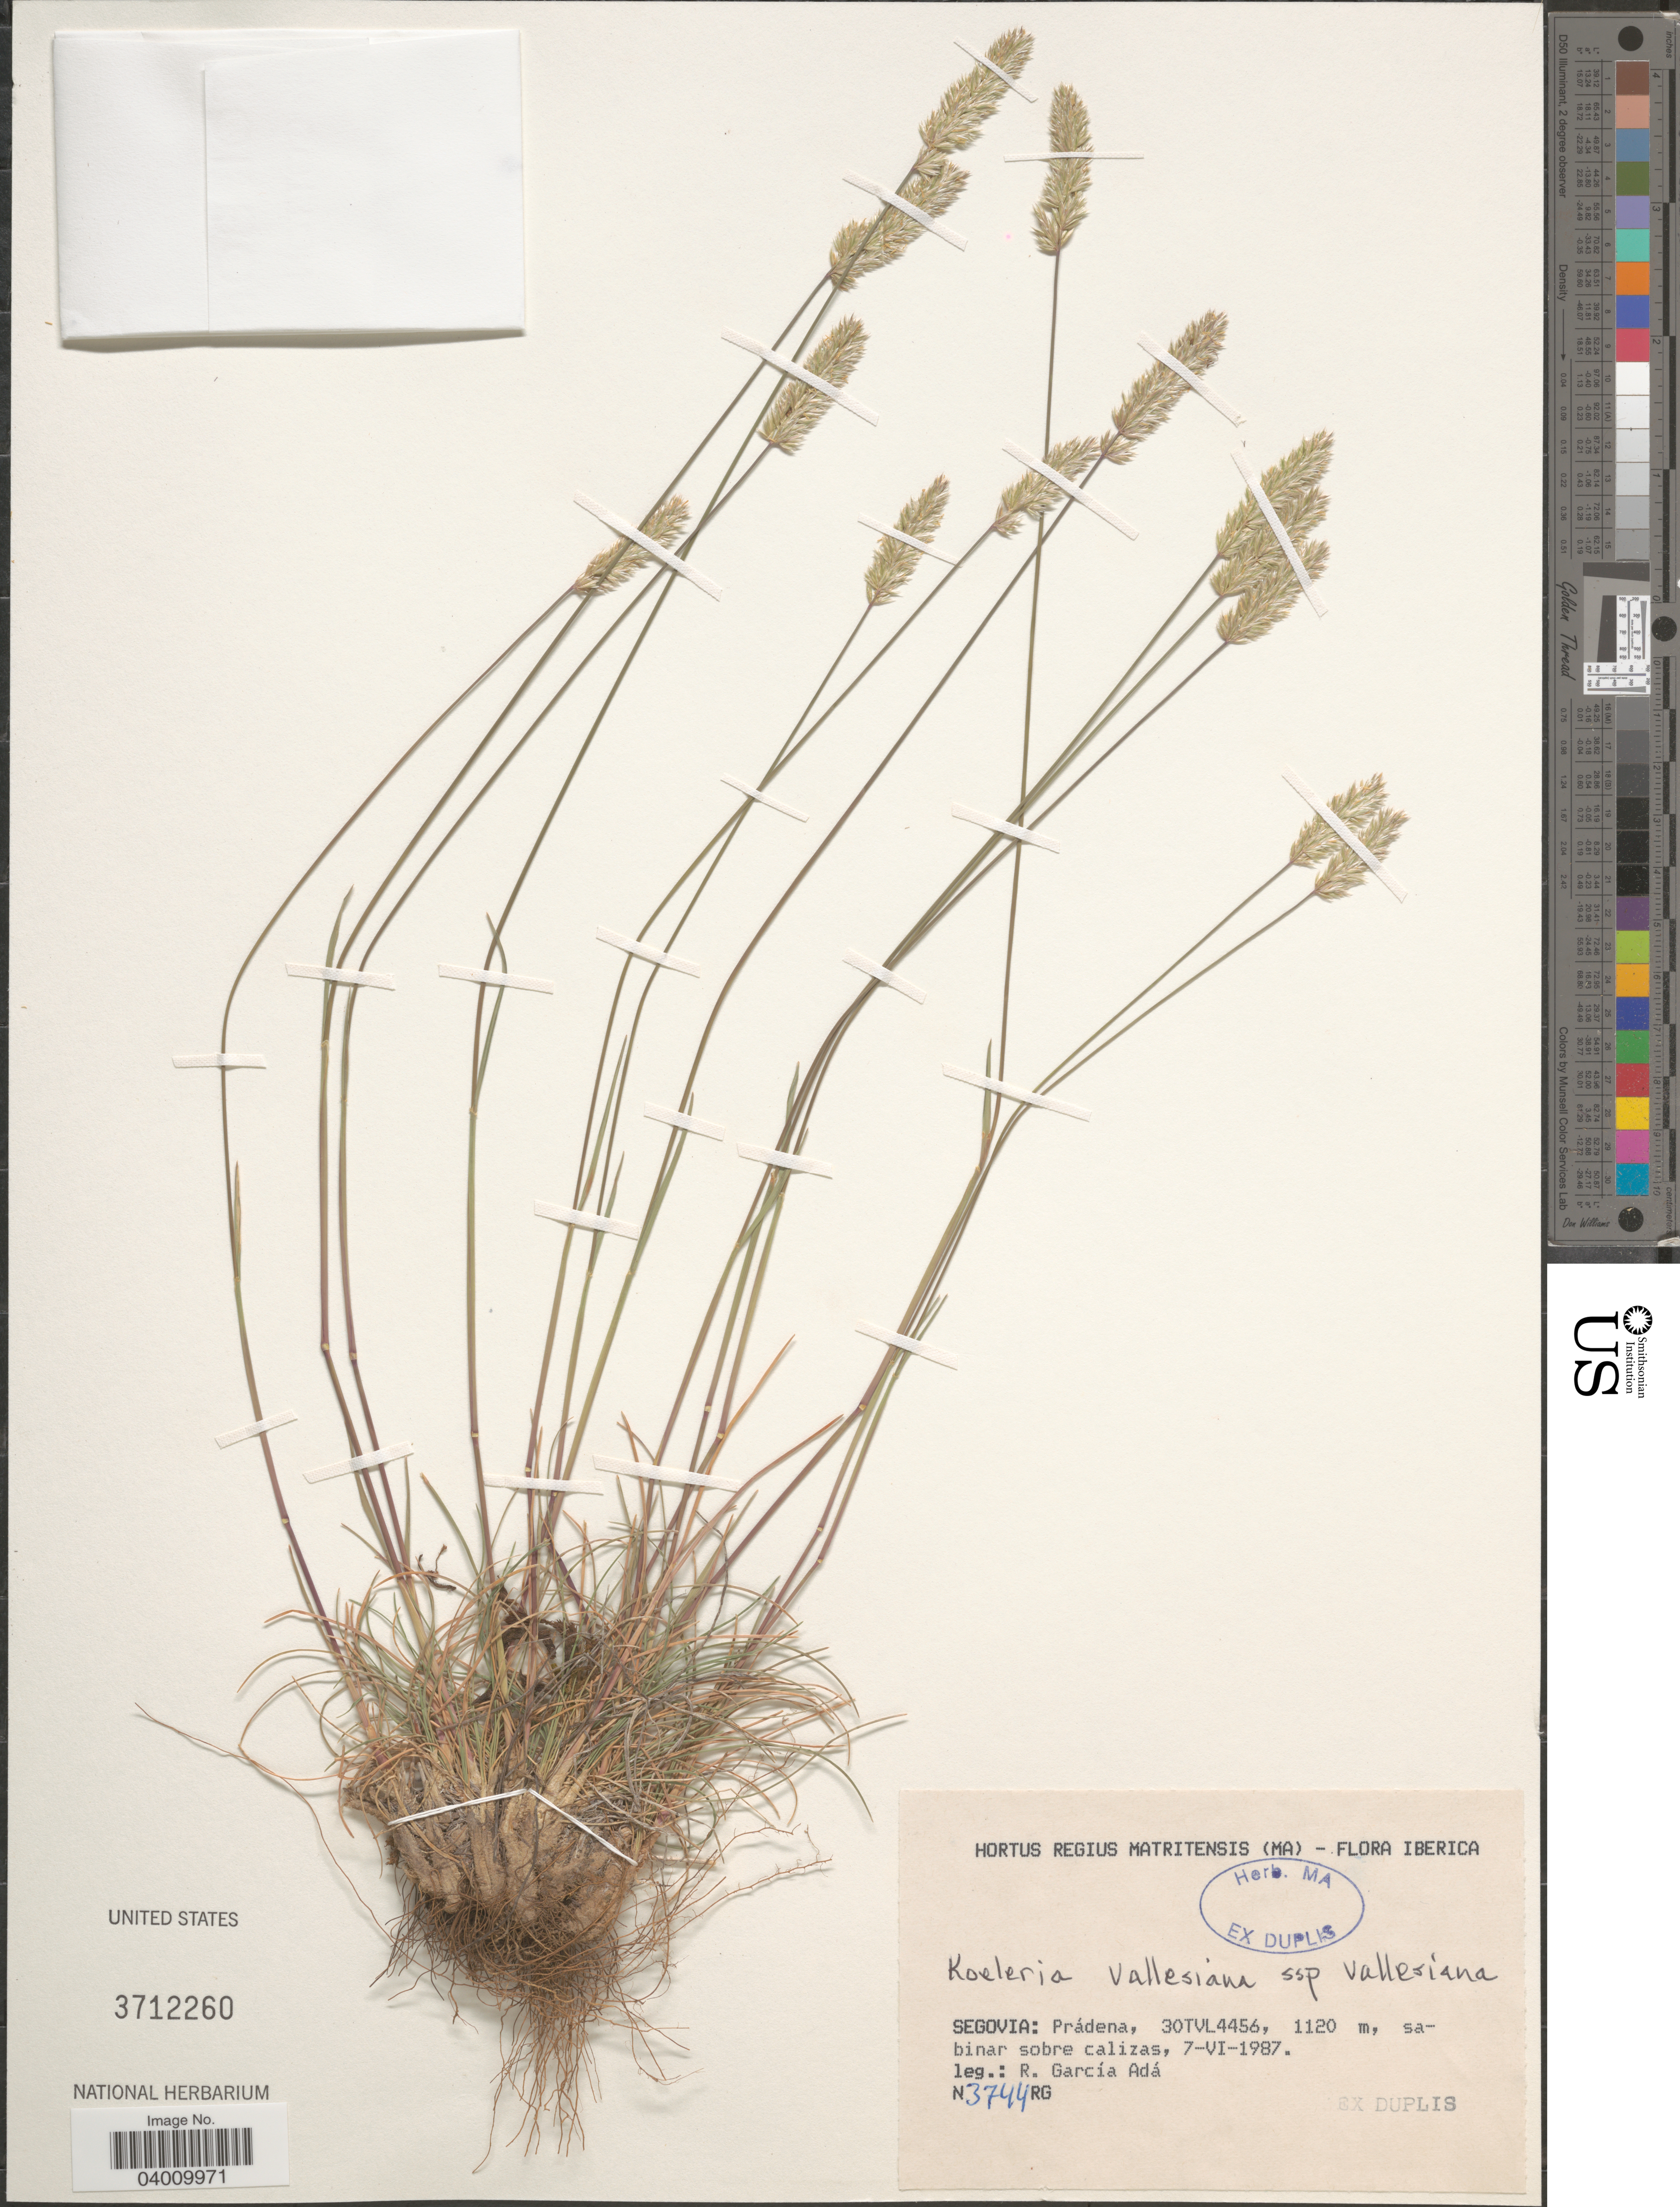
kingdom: Plantae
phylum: Tracheophyta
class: Liliopsida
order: Poales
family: Poaceae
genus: Koeleria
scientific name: Koeleria vallesiana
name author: (Honck.) Gaudin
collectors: R. García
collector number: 3744RG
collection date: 1987-06-07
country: Spain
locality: Iberica. Segovia: Prádena, 30TVL4456, sabinar sobre calizas.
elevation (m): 1120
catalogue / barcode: US 3712260